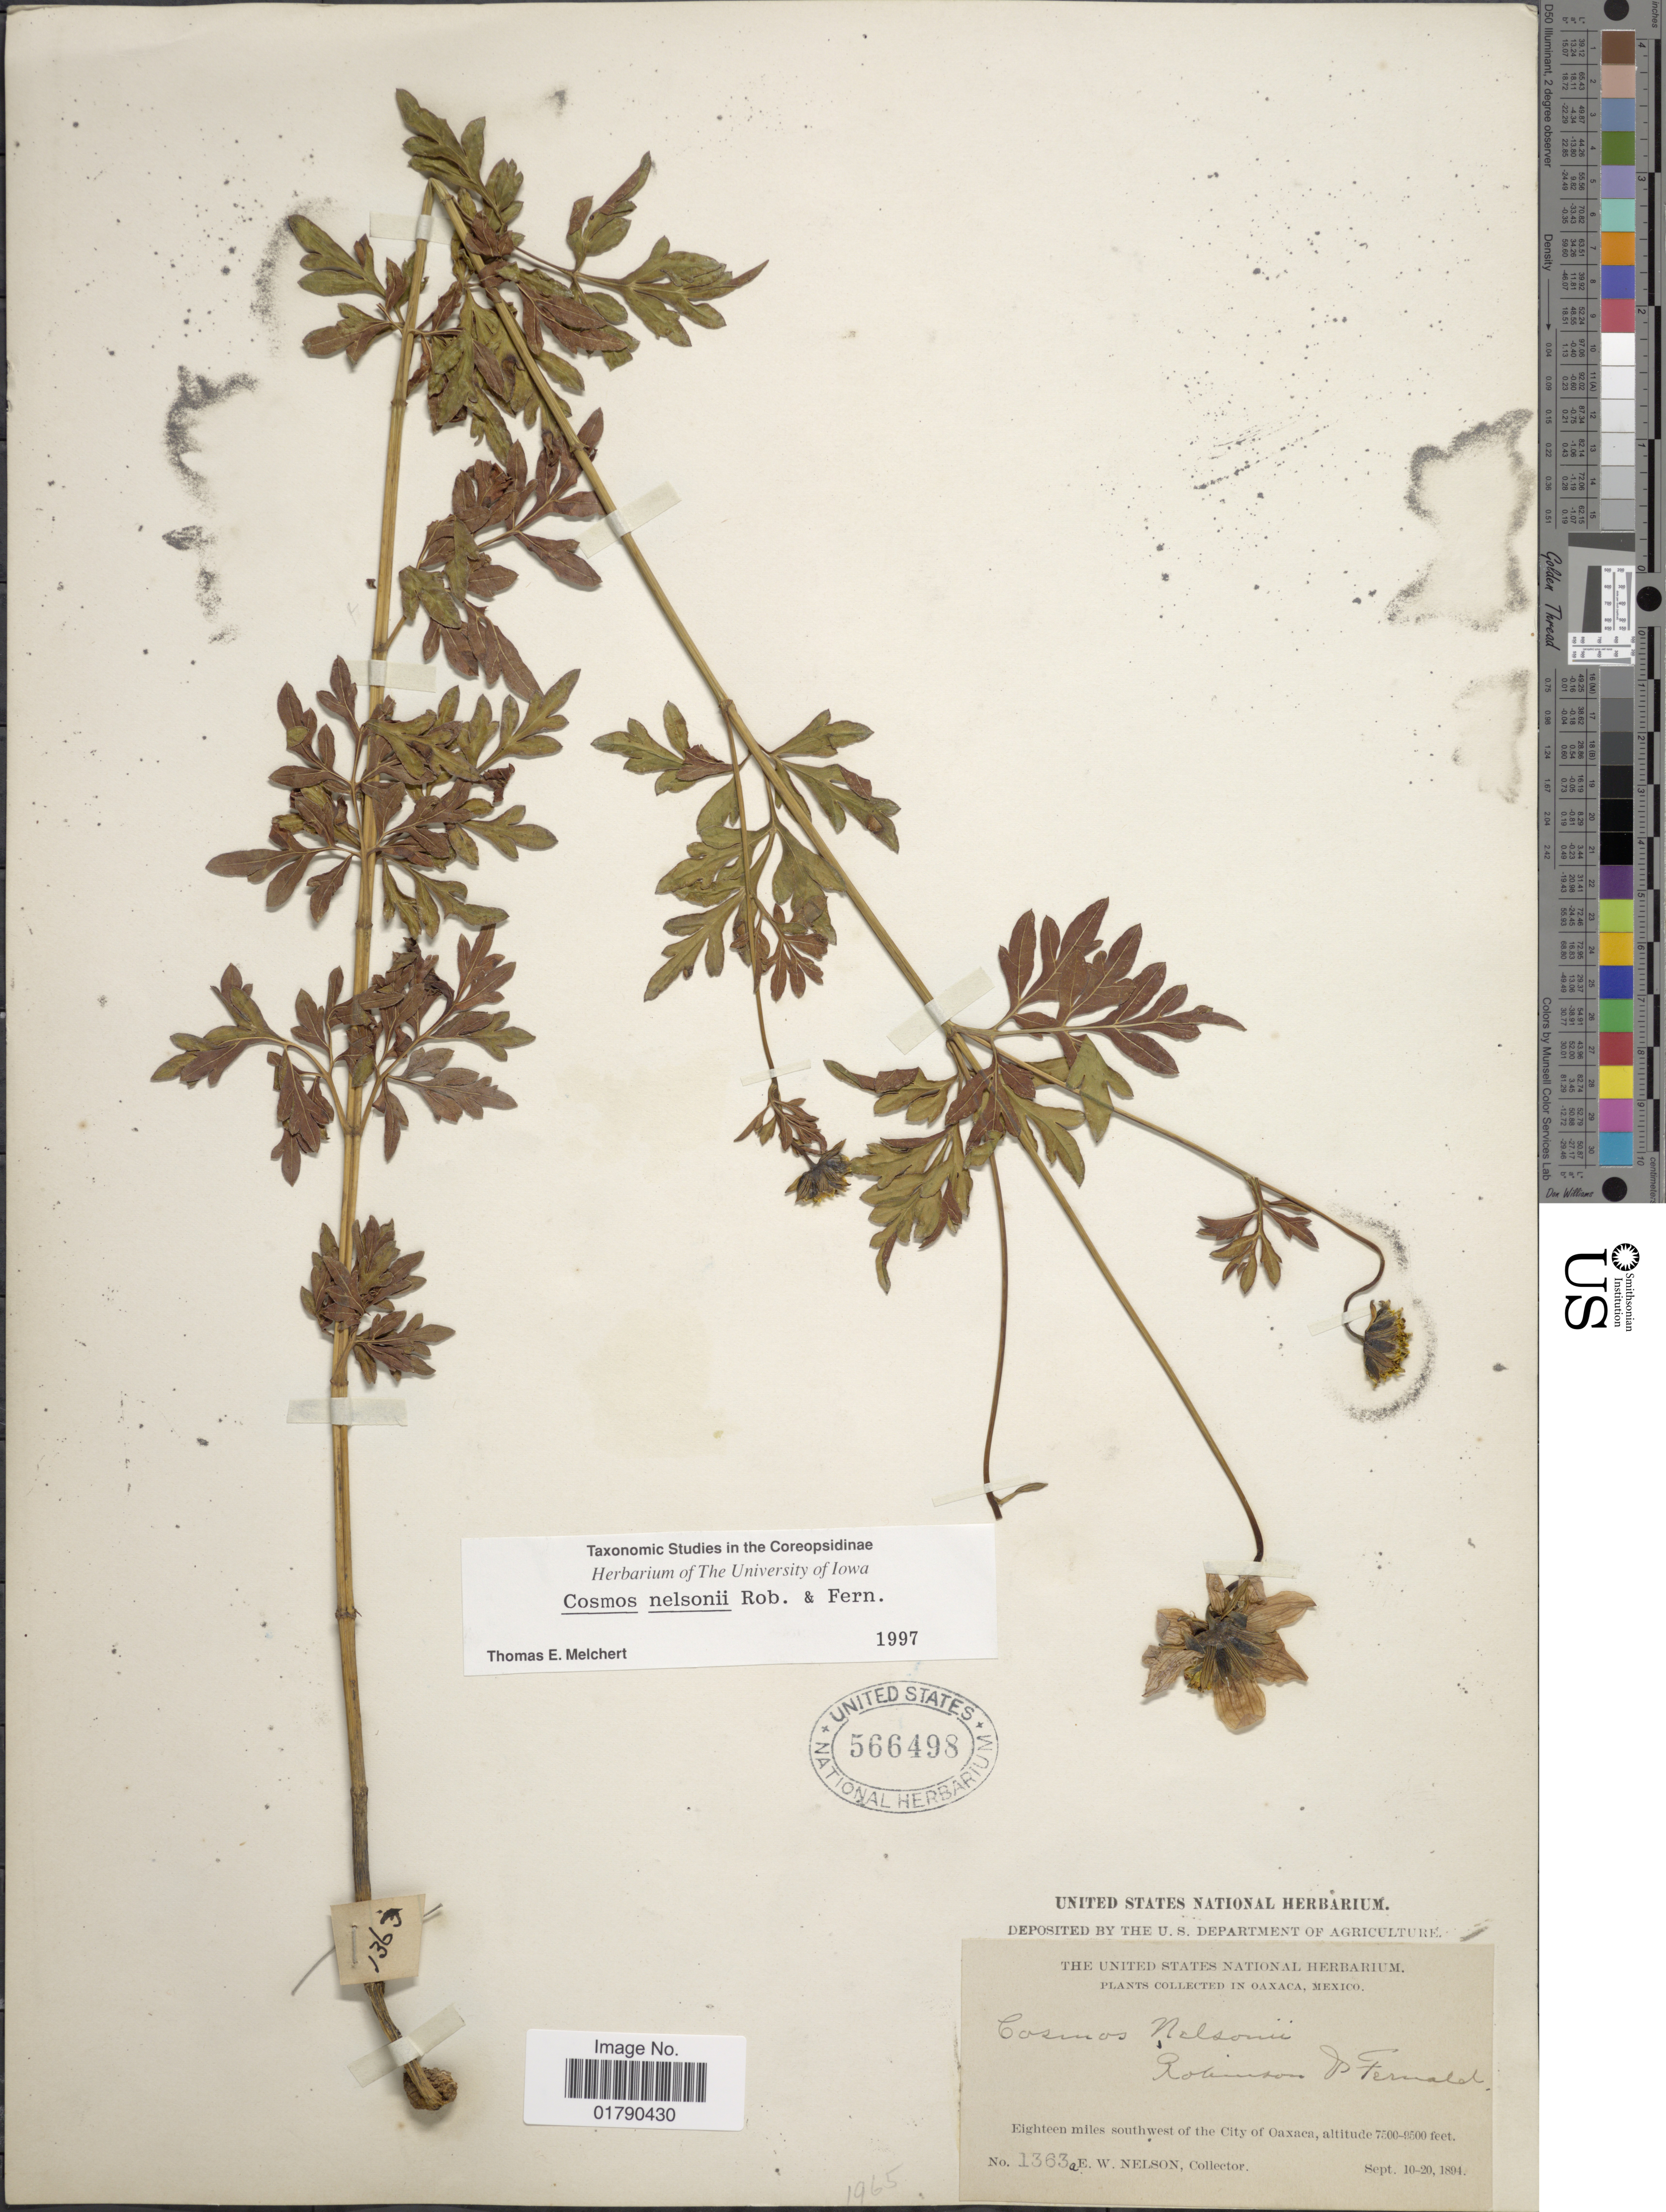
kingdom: Plantae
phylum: Tracheophyta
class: Magnoliopsida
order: Asterales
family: Asteraceae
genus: Cosmos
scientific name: Cosmos nelsonii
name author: B.L. Rob. & Fernald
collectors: E. W. Nelson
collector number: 1363a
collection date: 1894-09-10/1894-09-20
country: Mexico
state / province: Oaxaca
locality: Eighteen miles southwest of the City of Oaxaca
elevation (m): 2286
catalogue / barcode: US 566498